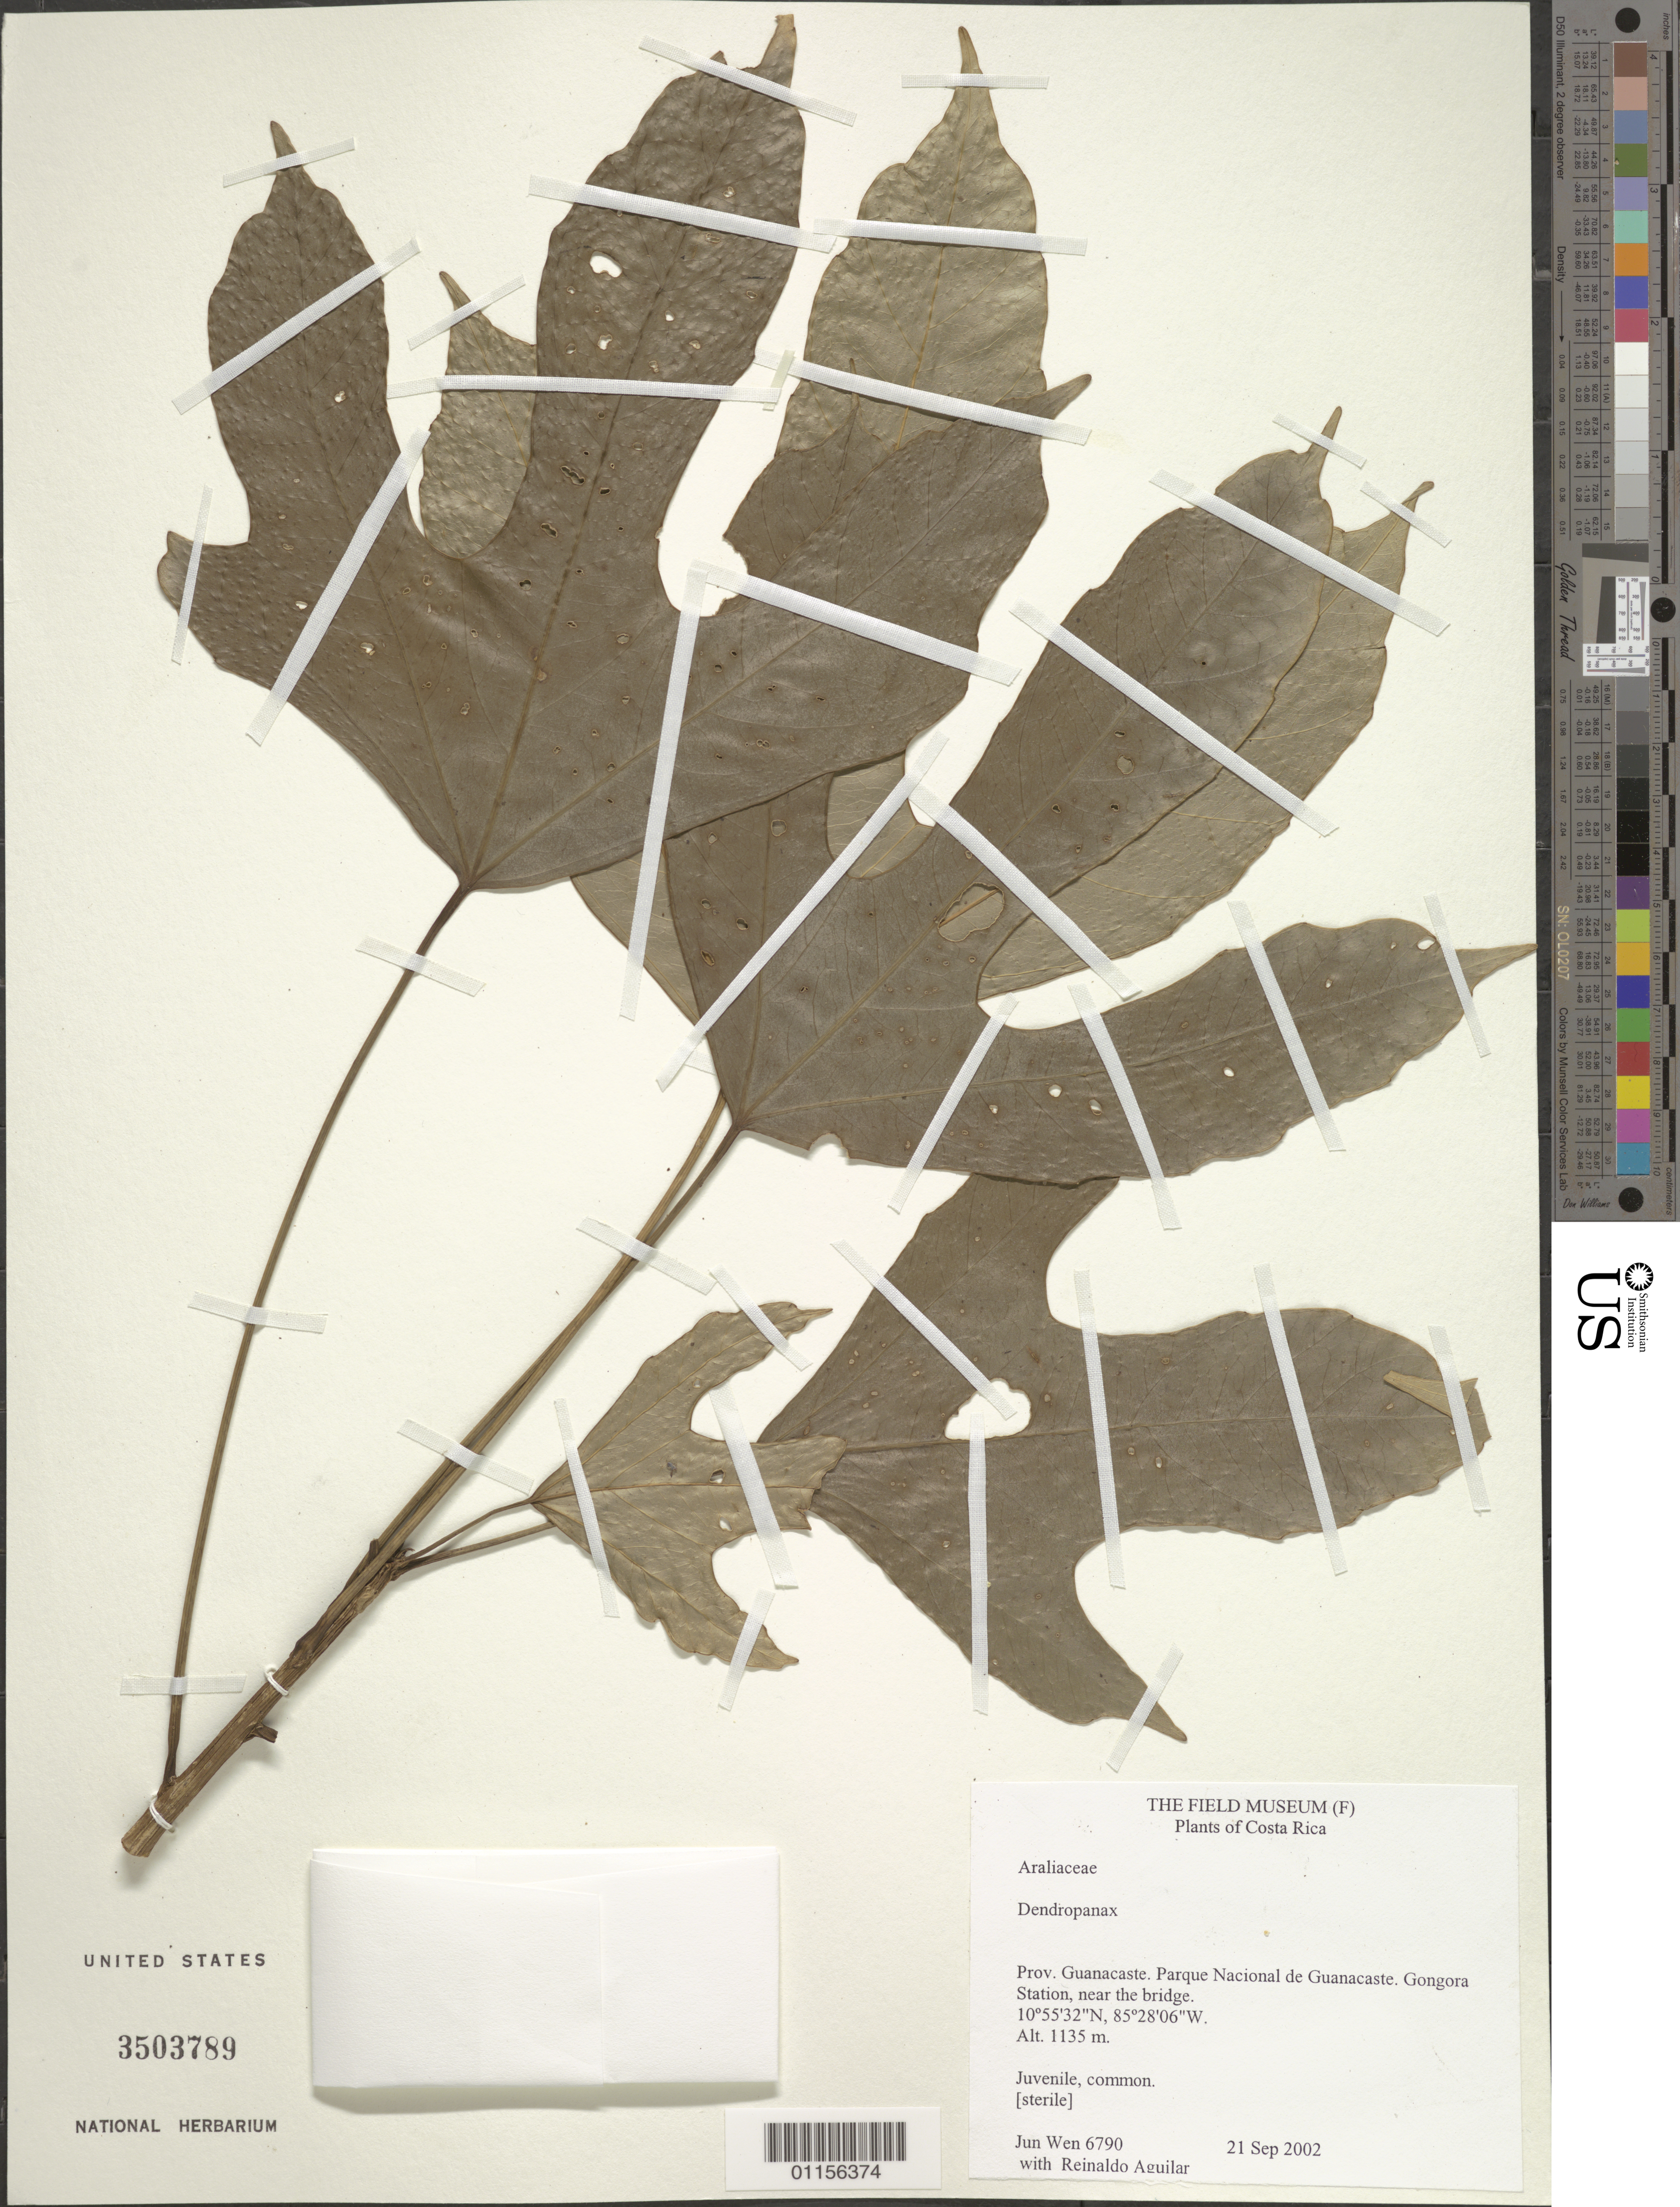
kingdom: Plantae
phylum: Tracheophyta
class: Magnoliopsida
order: Apiales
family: Araliaceae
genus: Dendropanax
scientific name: Dendropanax sp.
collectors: J. Wen & R. Aguilar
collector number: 6790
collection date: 2002-09-21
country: Costa Rica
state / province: Guanacaste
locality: Parque Nacional de Guanacaste. Gongora Station, near the bridge.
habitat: Juvenile, common.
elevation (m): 1135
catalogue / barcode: US 3503789